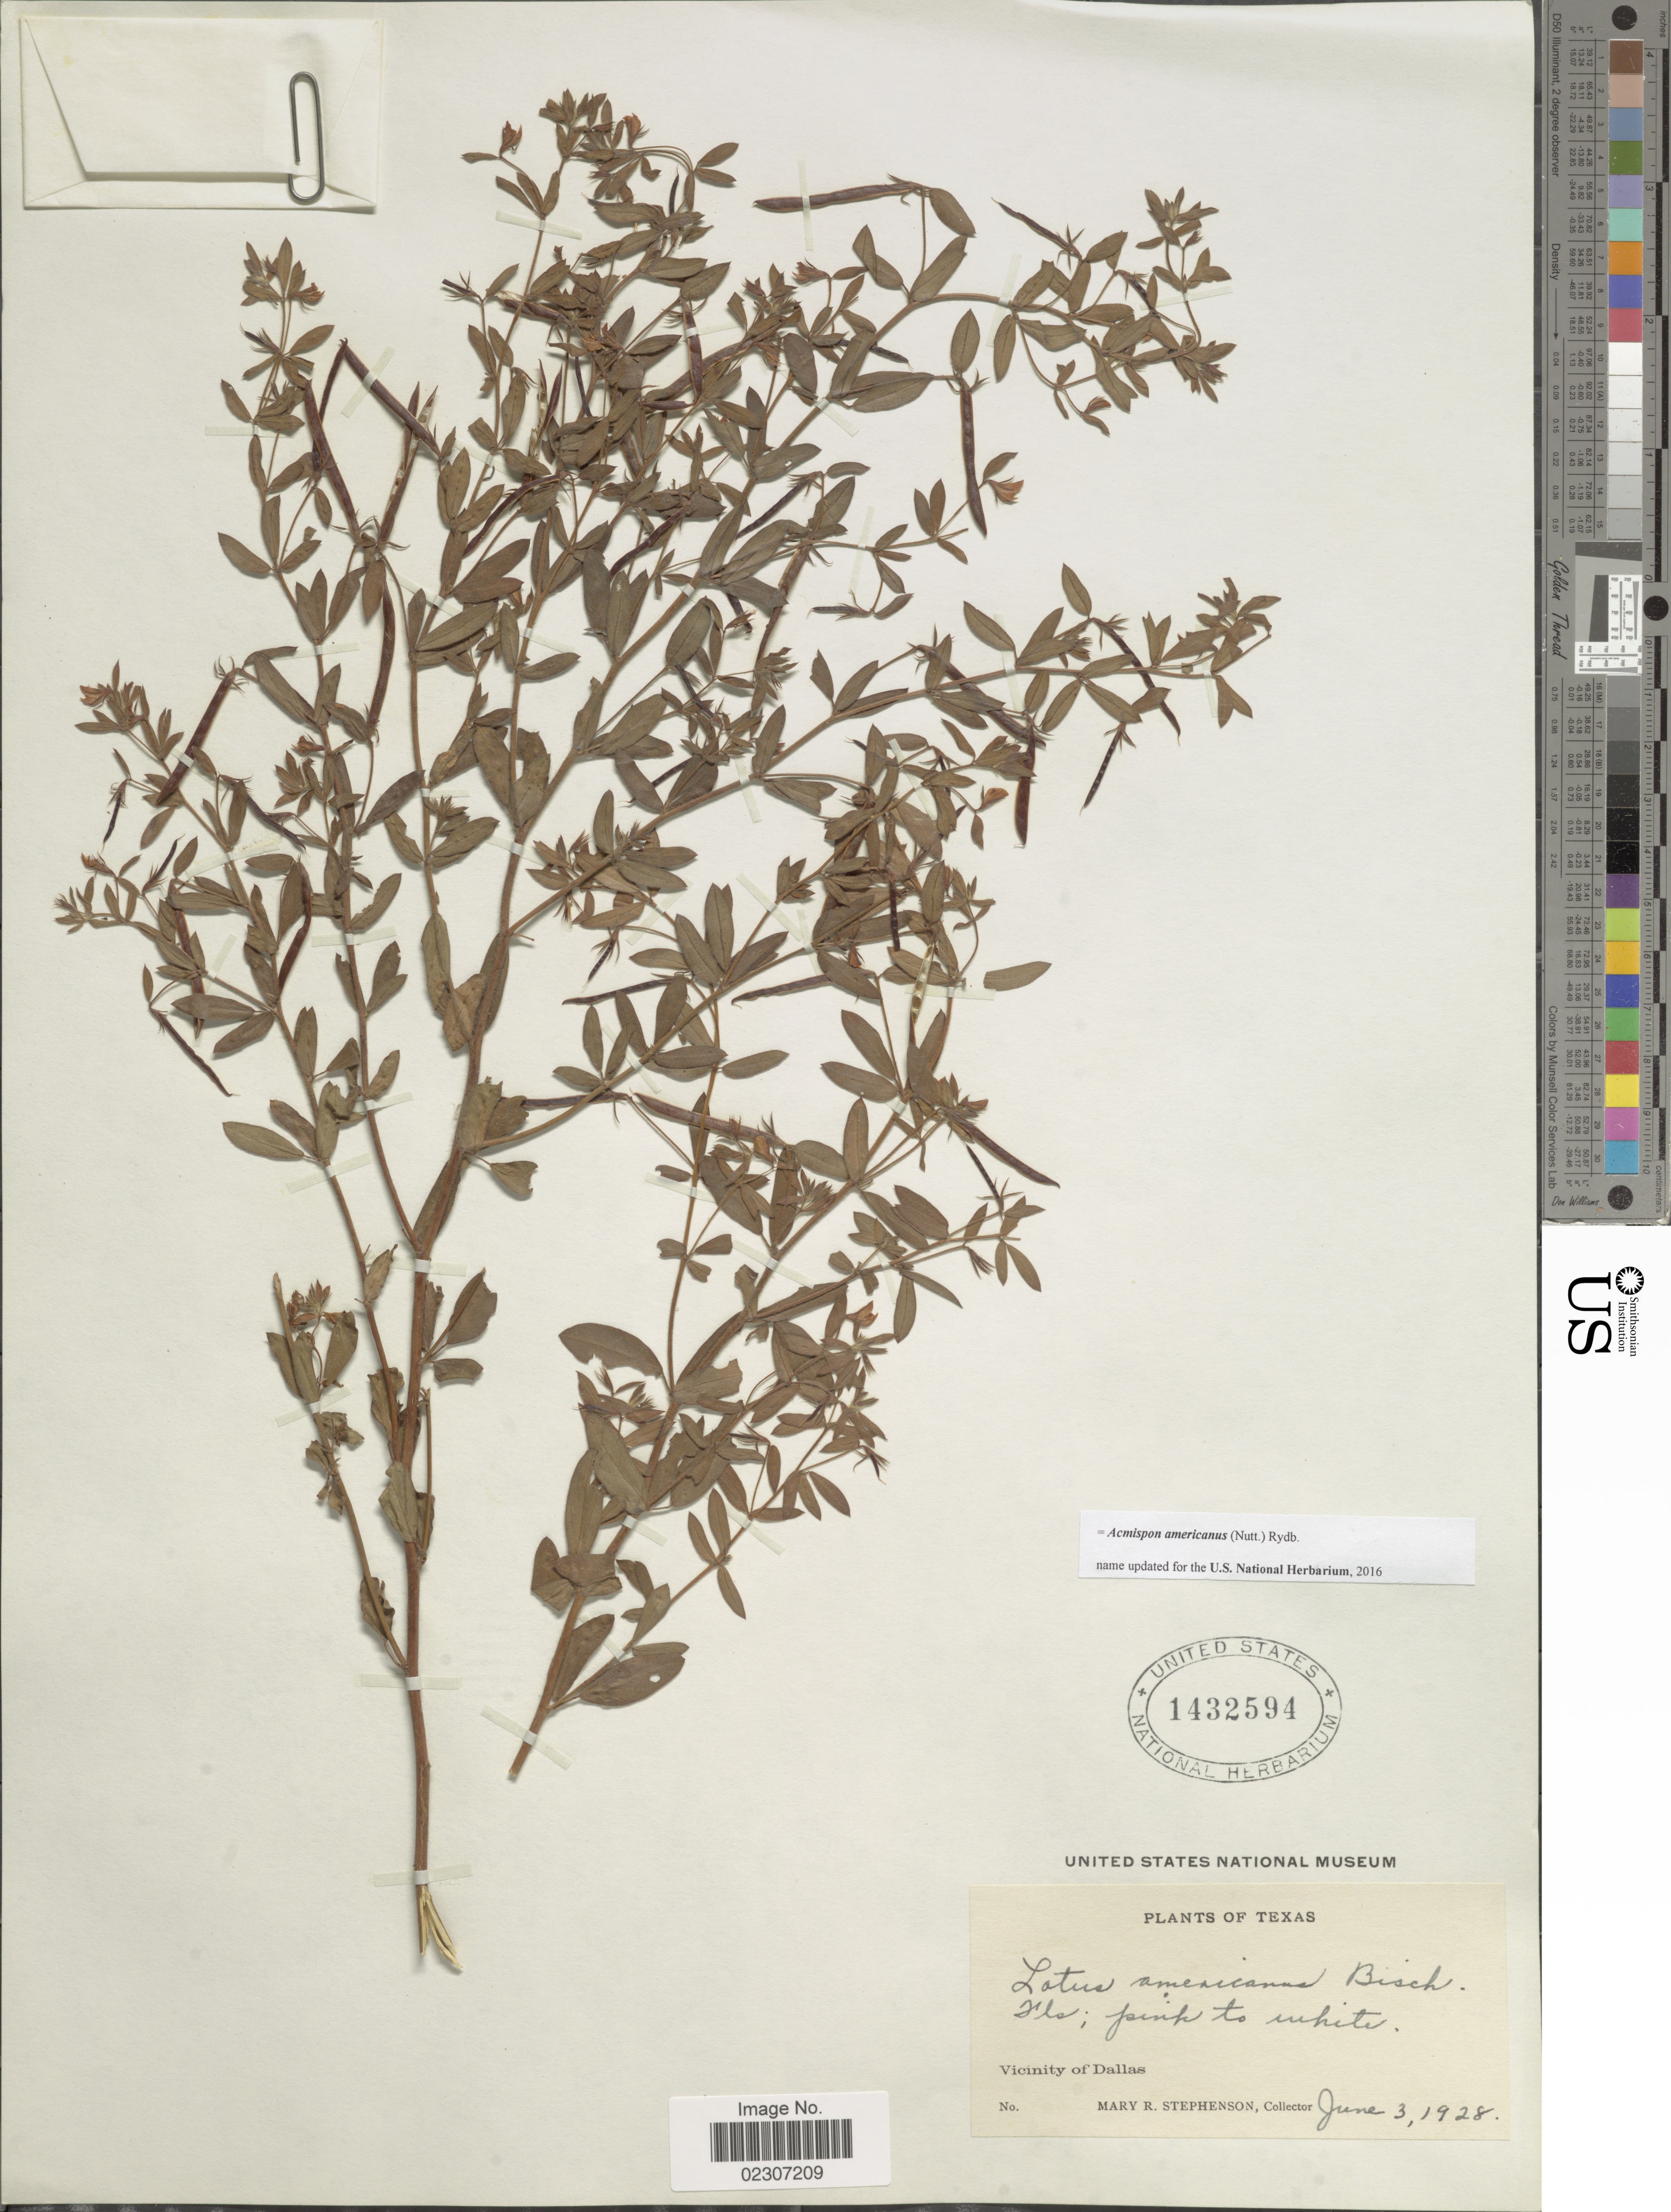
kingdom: Plantae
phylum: Tracheophyta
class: Magnoliopsida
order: Fabales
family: Fabaceae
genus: Acmispon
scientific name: Acmispon americanus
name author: (Nutt.) Rydb.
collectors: M. Stephenson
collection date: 1928-06-03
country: United States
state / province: Texas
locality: Texas, Vicinity of Dallas.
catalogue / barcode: US 1432594